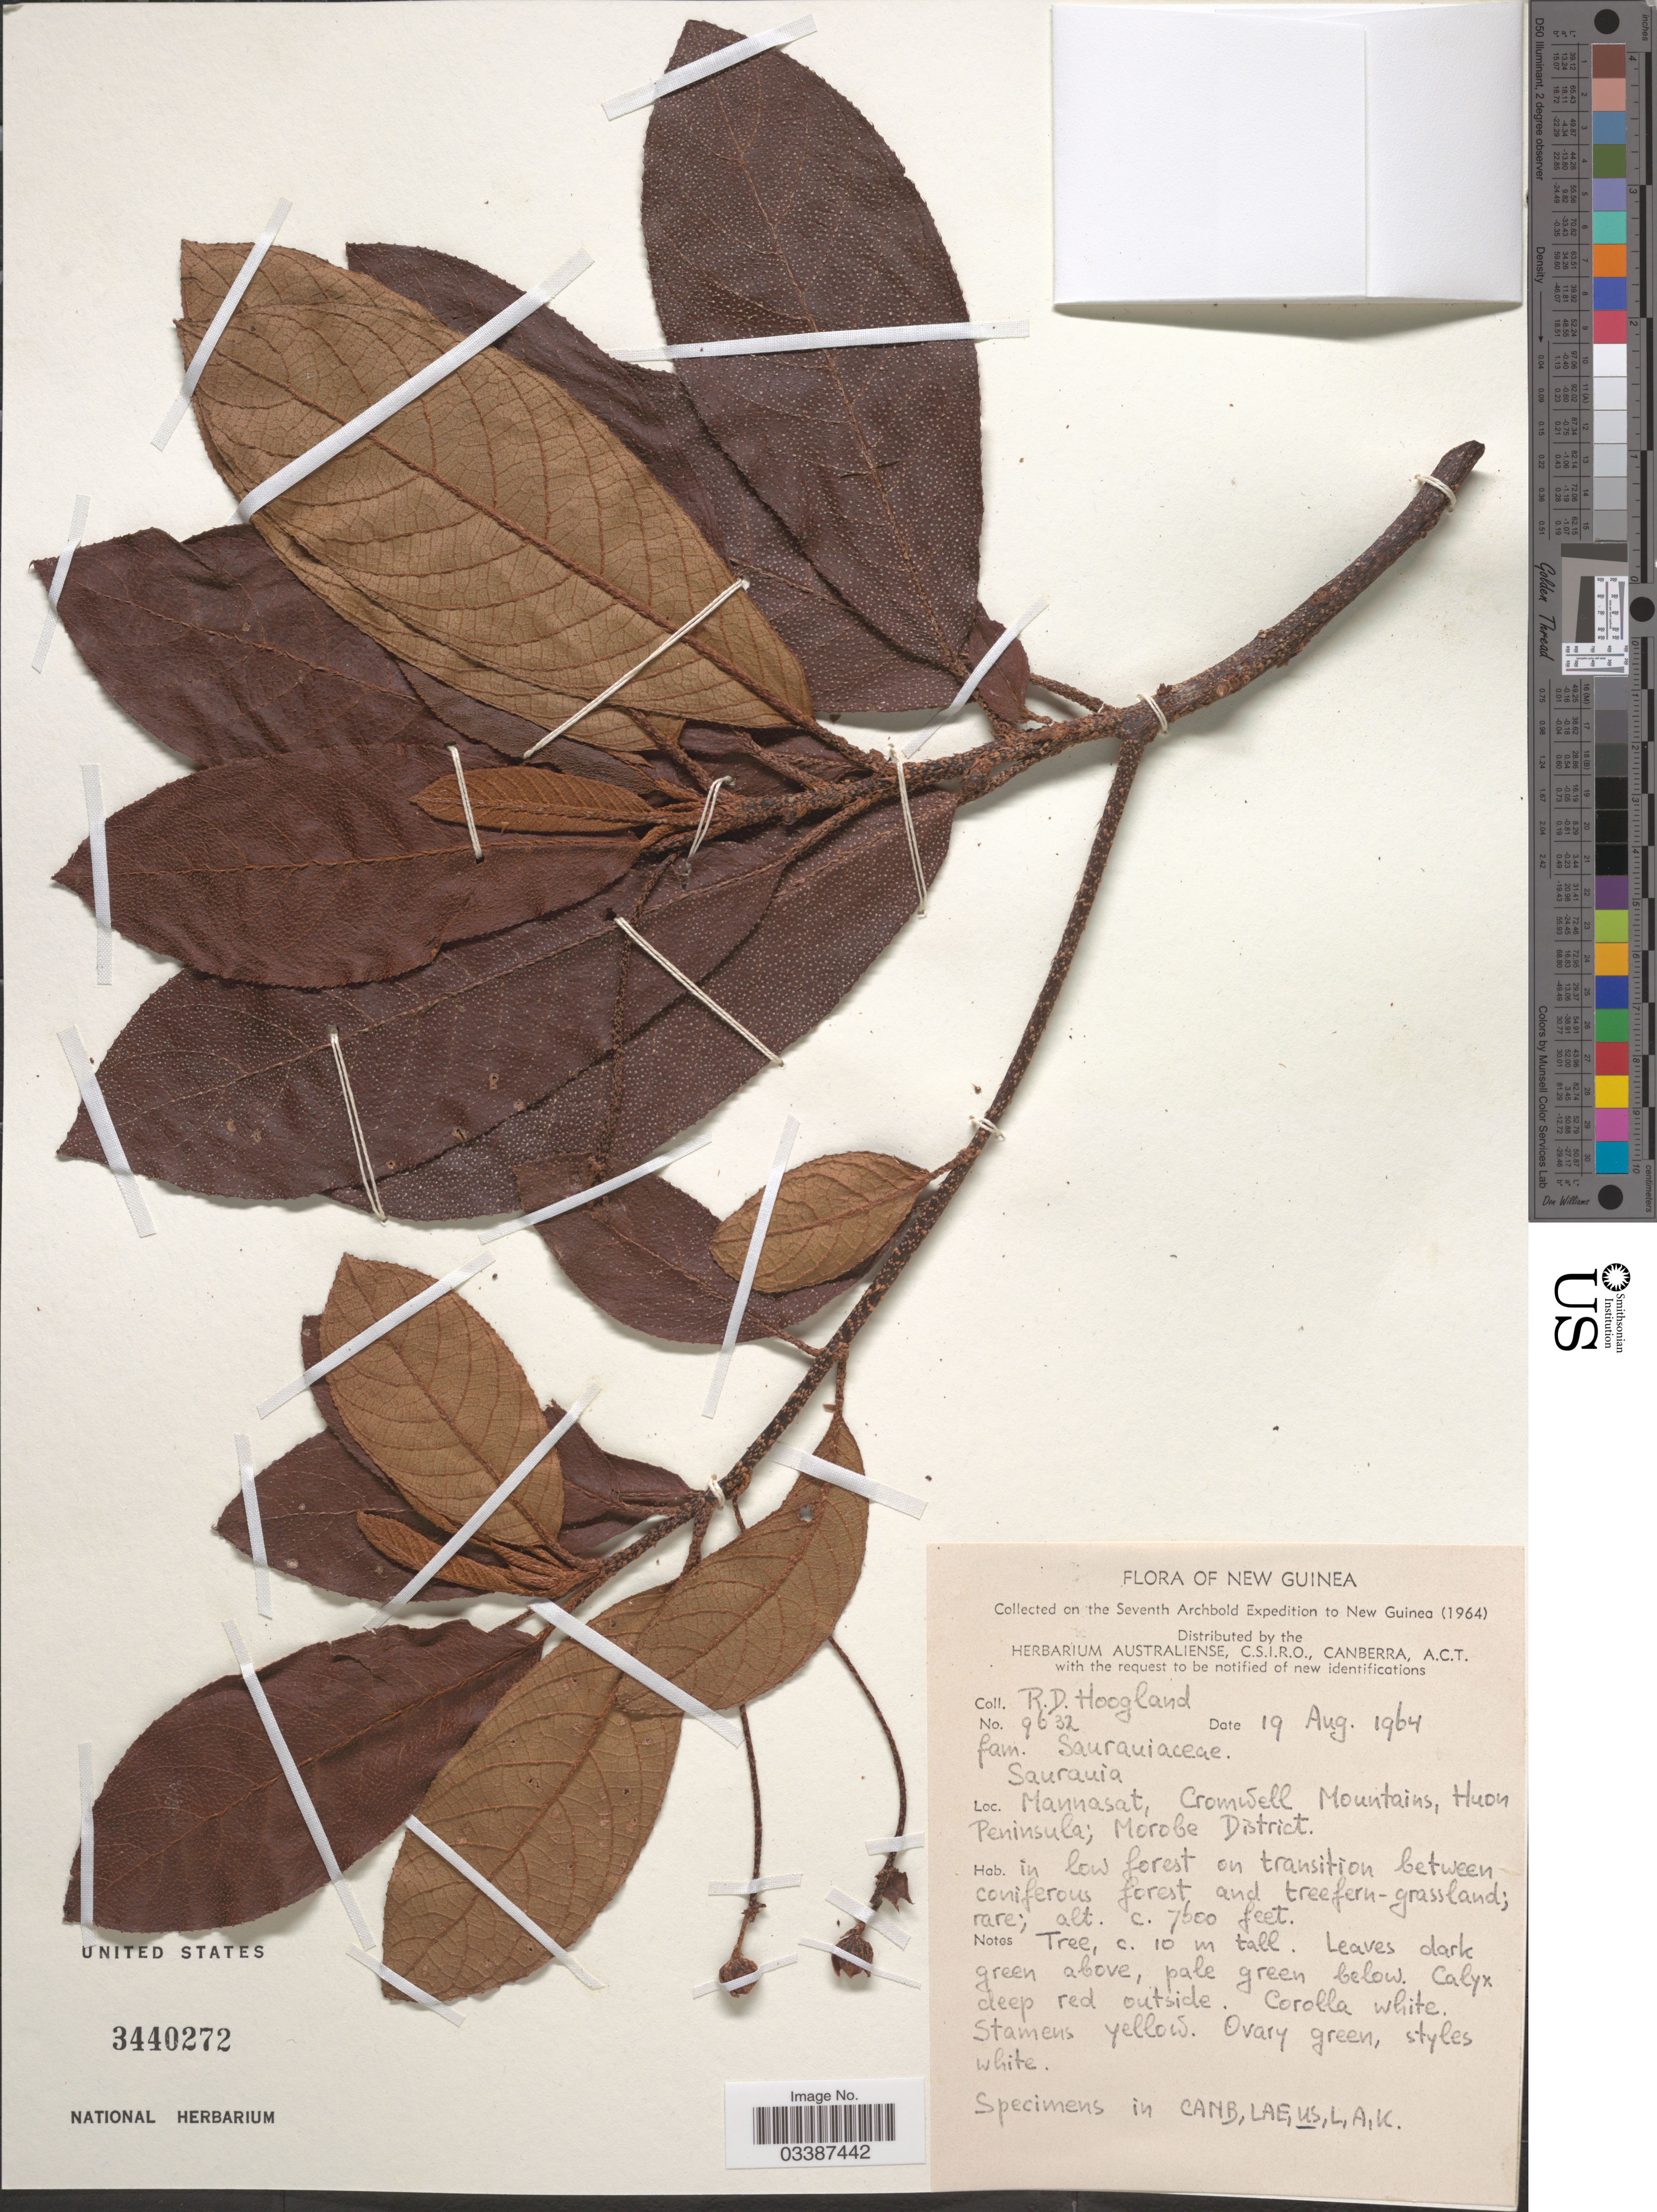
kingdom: Plantae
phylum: Tracheophyta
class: Magnoliopsida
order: Ericales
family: Actinidiaceae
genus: Saurauia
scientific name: Saurauia sp.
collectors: R. D. Hoogland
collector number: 9632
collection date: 1964-08-19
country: Papua New Guinea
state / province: Morobe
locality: New Guinea. Mannasat, Cromwell Mountains, Huon Peninsula; Morobe District.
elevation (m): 2316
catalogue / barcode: US 3440272